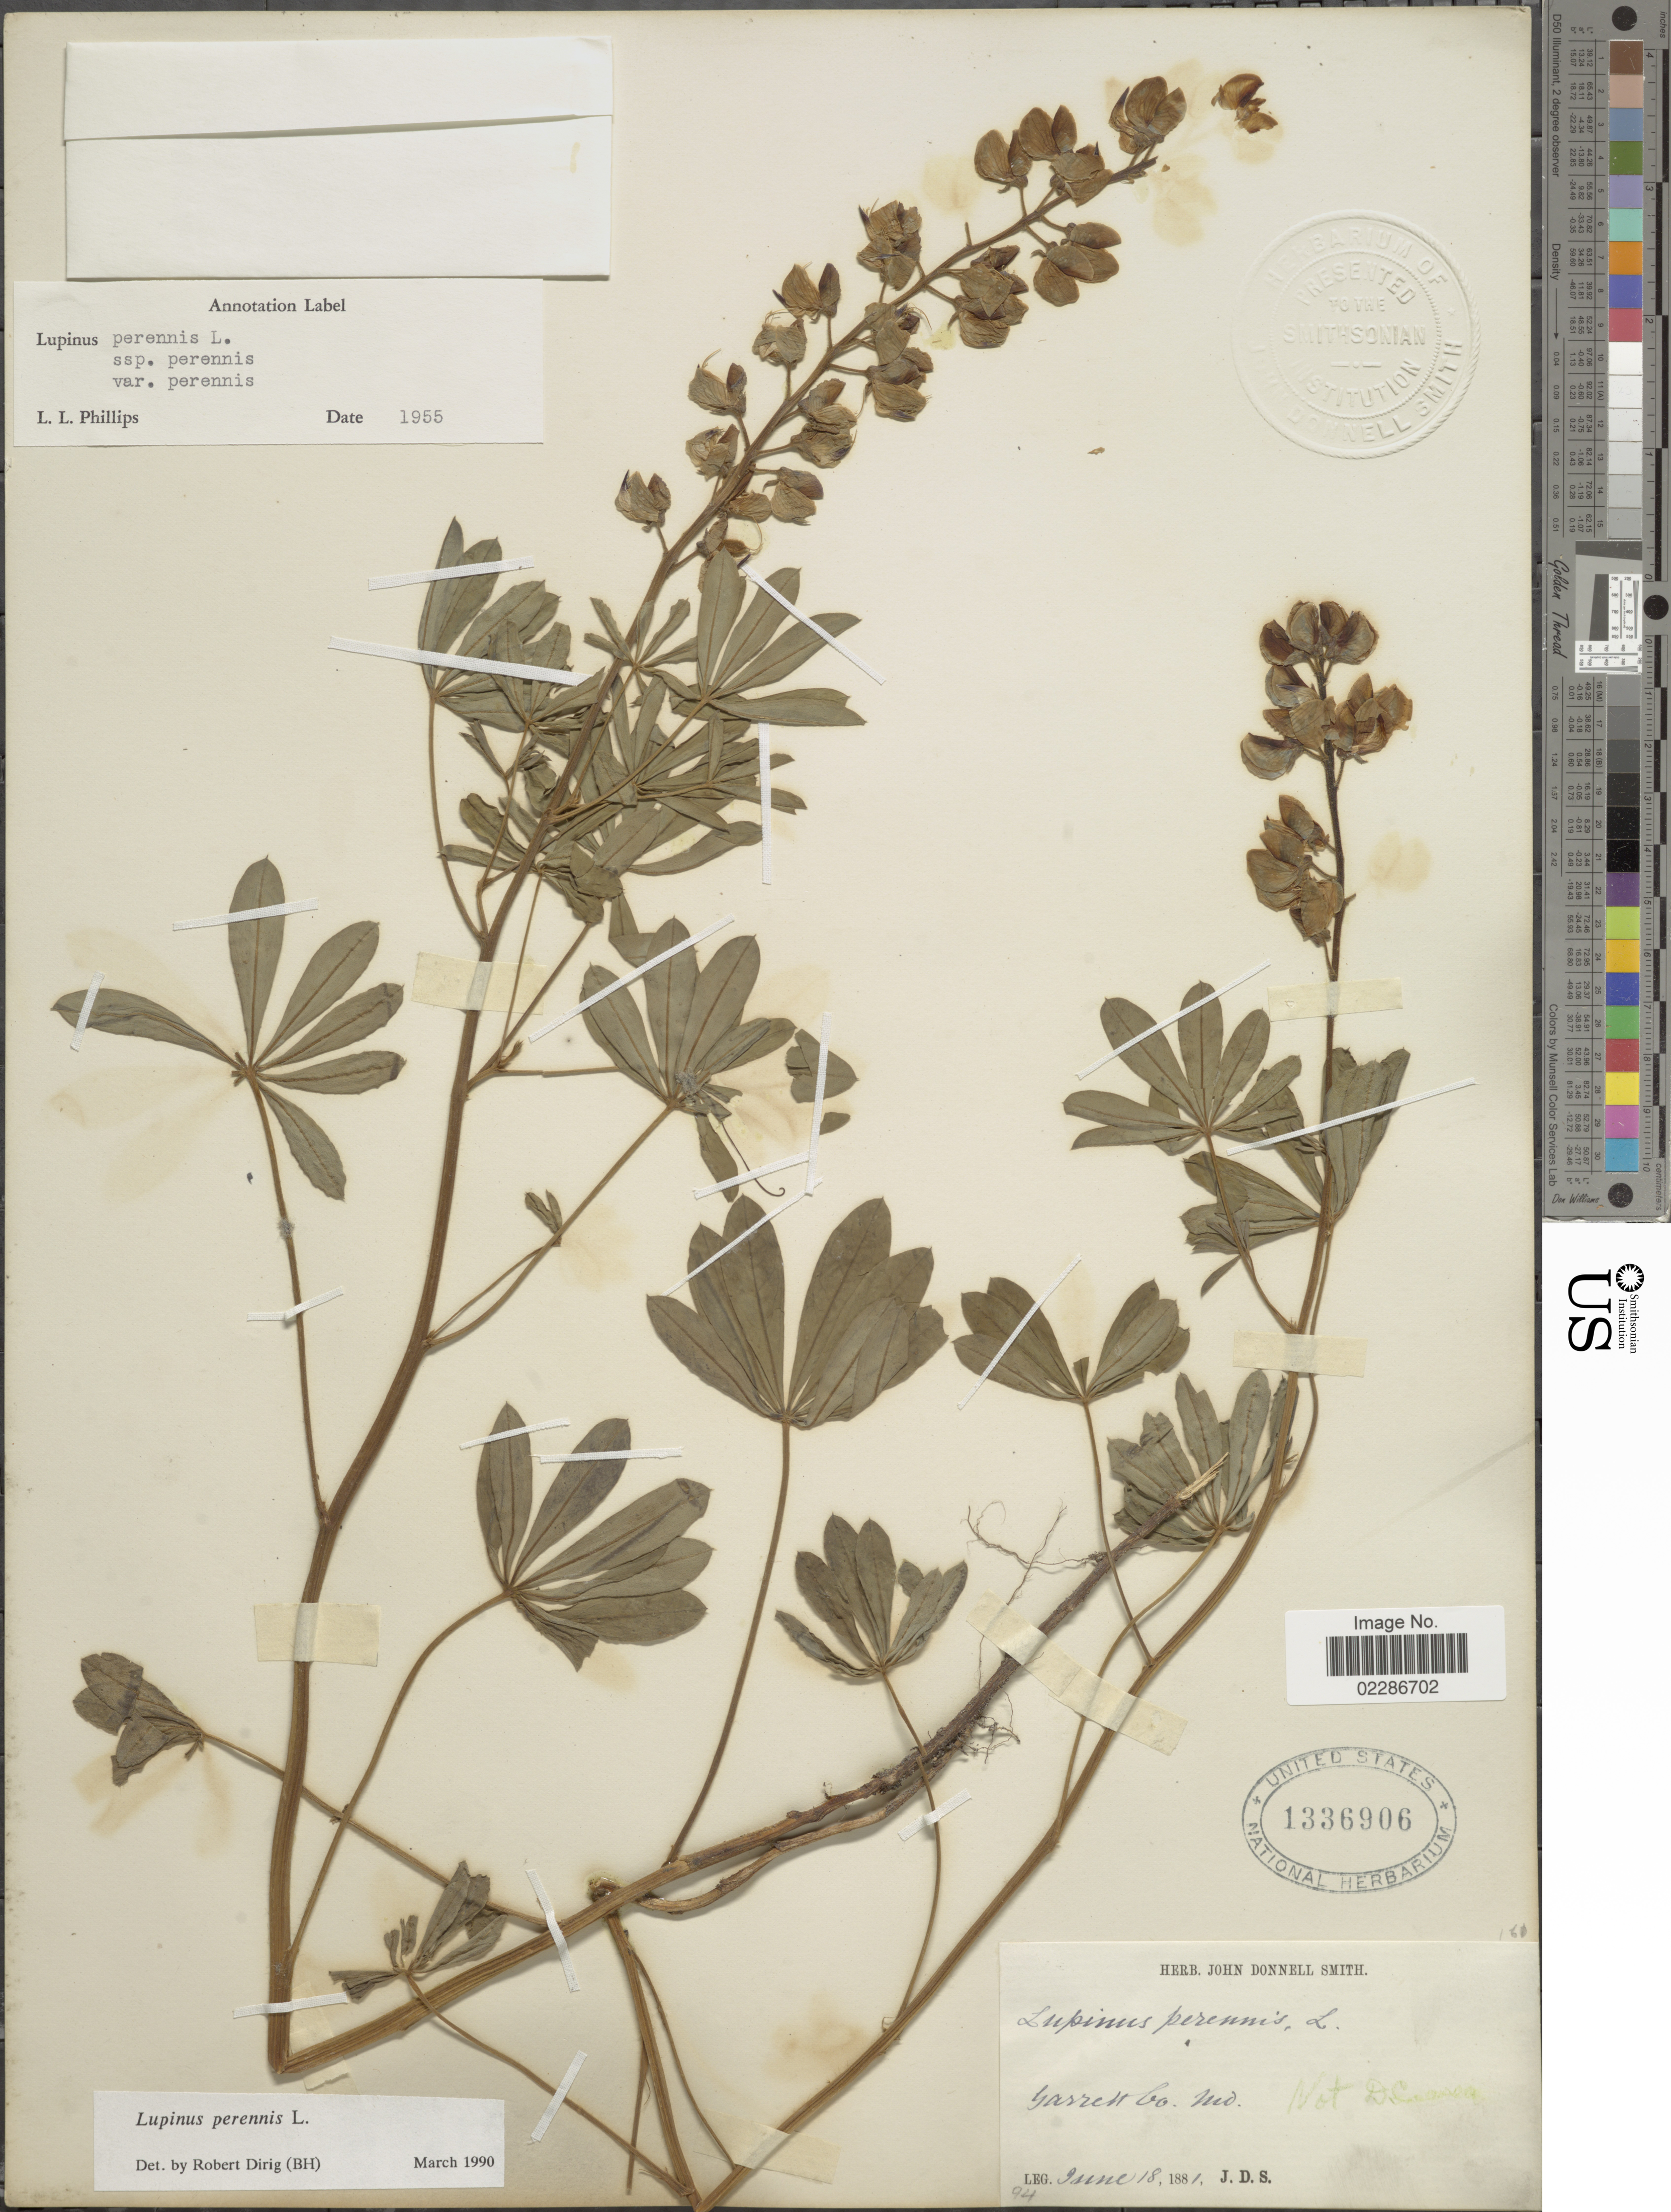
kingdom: Plantae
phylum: Tracheophyta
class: Magnoliopsida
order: Fabales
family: Fabaceae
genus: Lupinus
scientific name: Lupinus perennis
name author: L.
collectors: J. Donnell Smith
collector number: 94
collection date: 1881-06-18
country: United States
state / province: Maryland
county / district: Garrett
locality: Garrett Co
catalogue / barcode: US 1336906